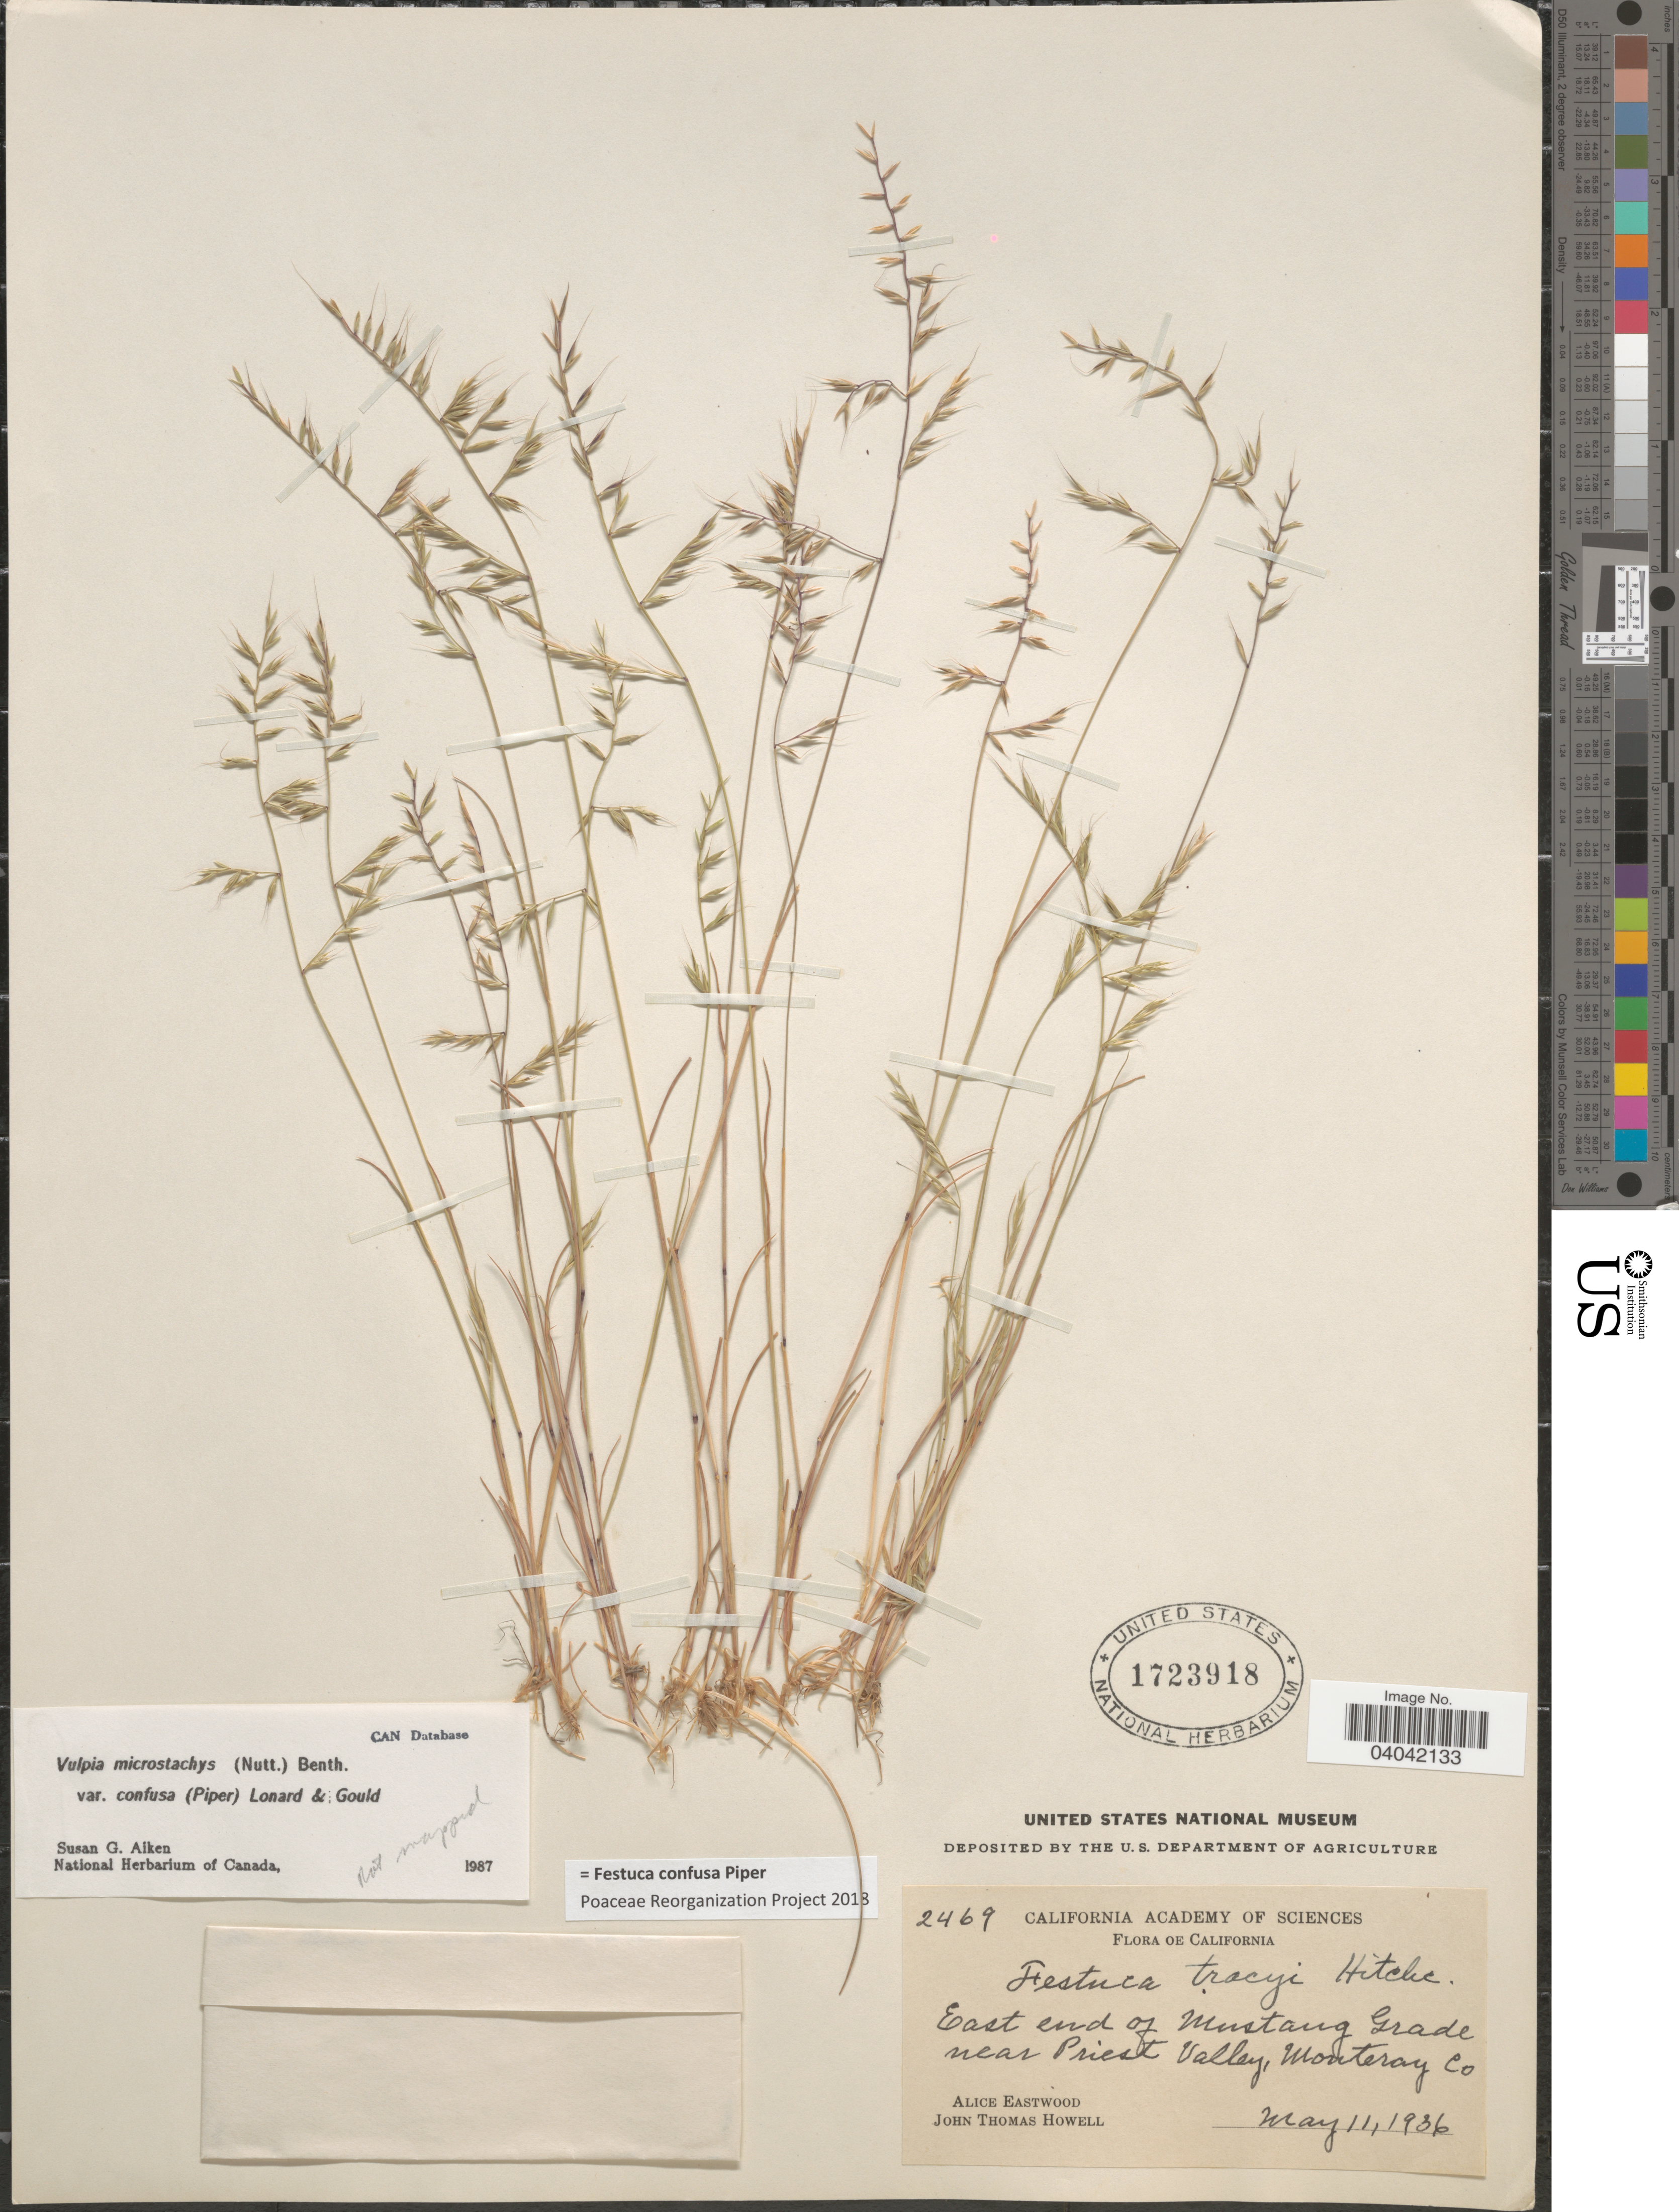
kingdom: Plantae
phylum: Tracheophyta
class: Liliopsida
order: Poales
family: Poaceae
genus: Festuca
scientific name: Festuca confusa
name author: Piper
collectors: A. Eastwood & J. T. Howell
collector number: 2469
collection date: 1936-05-11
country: United States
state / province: California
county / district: Monterey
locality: East end of Mustang Grade near Priest Valley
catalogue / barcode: US 1723918